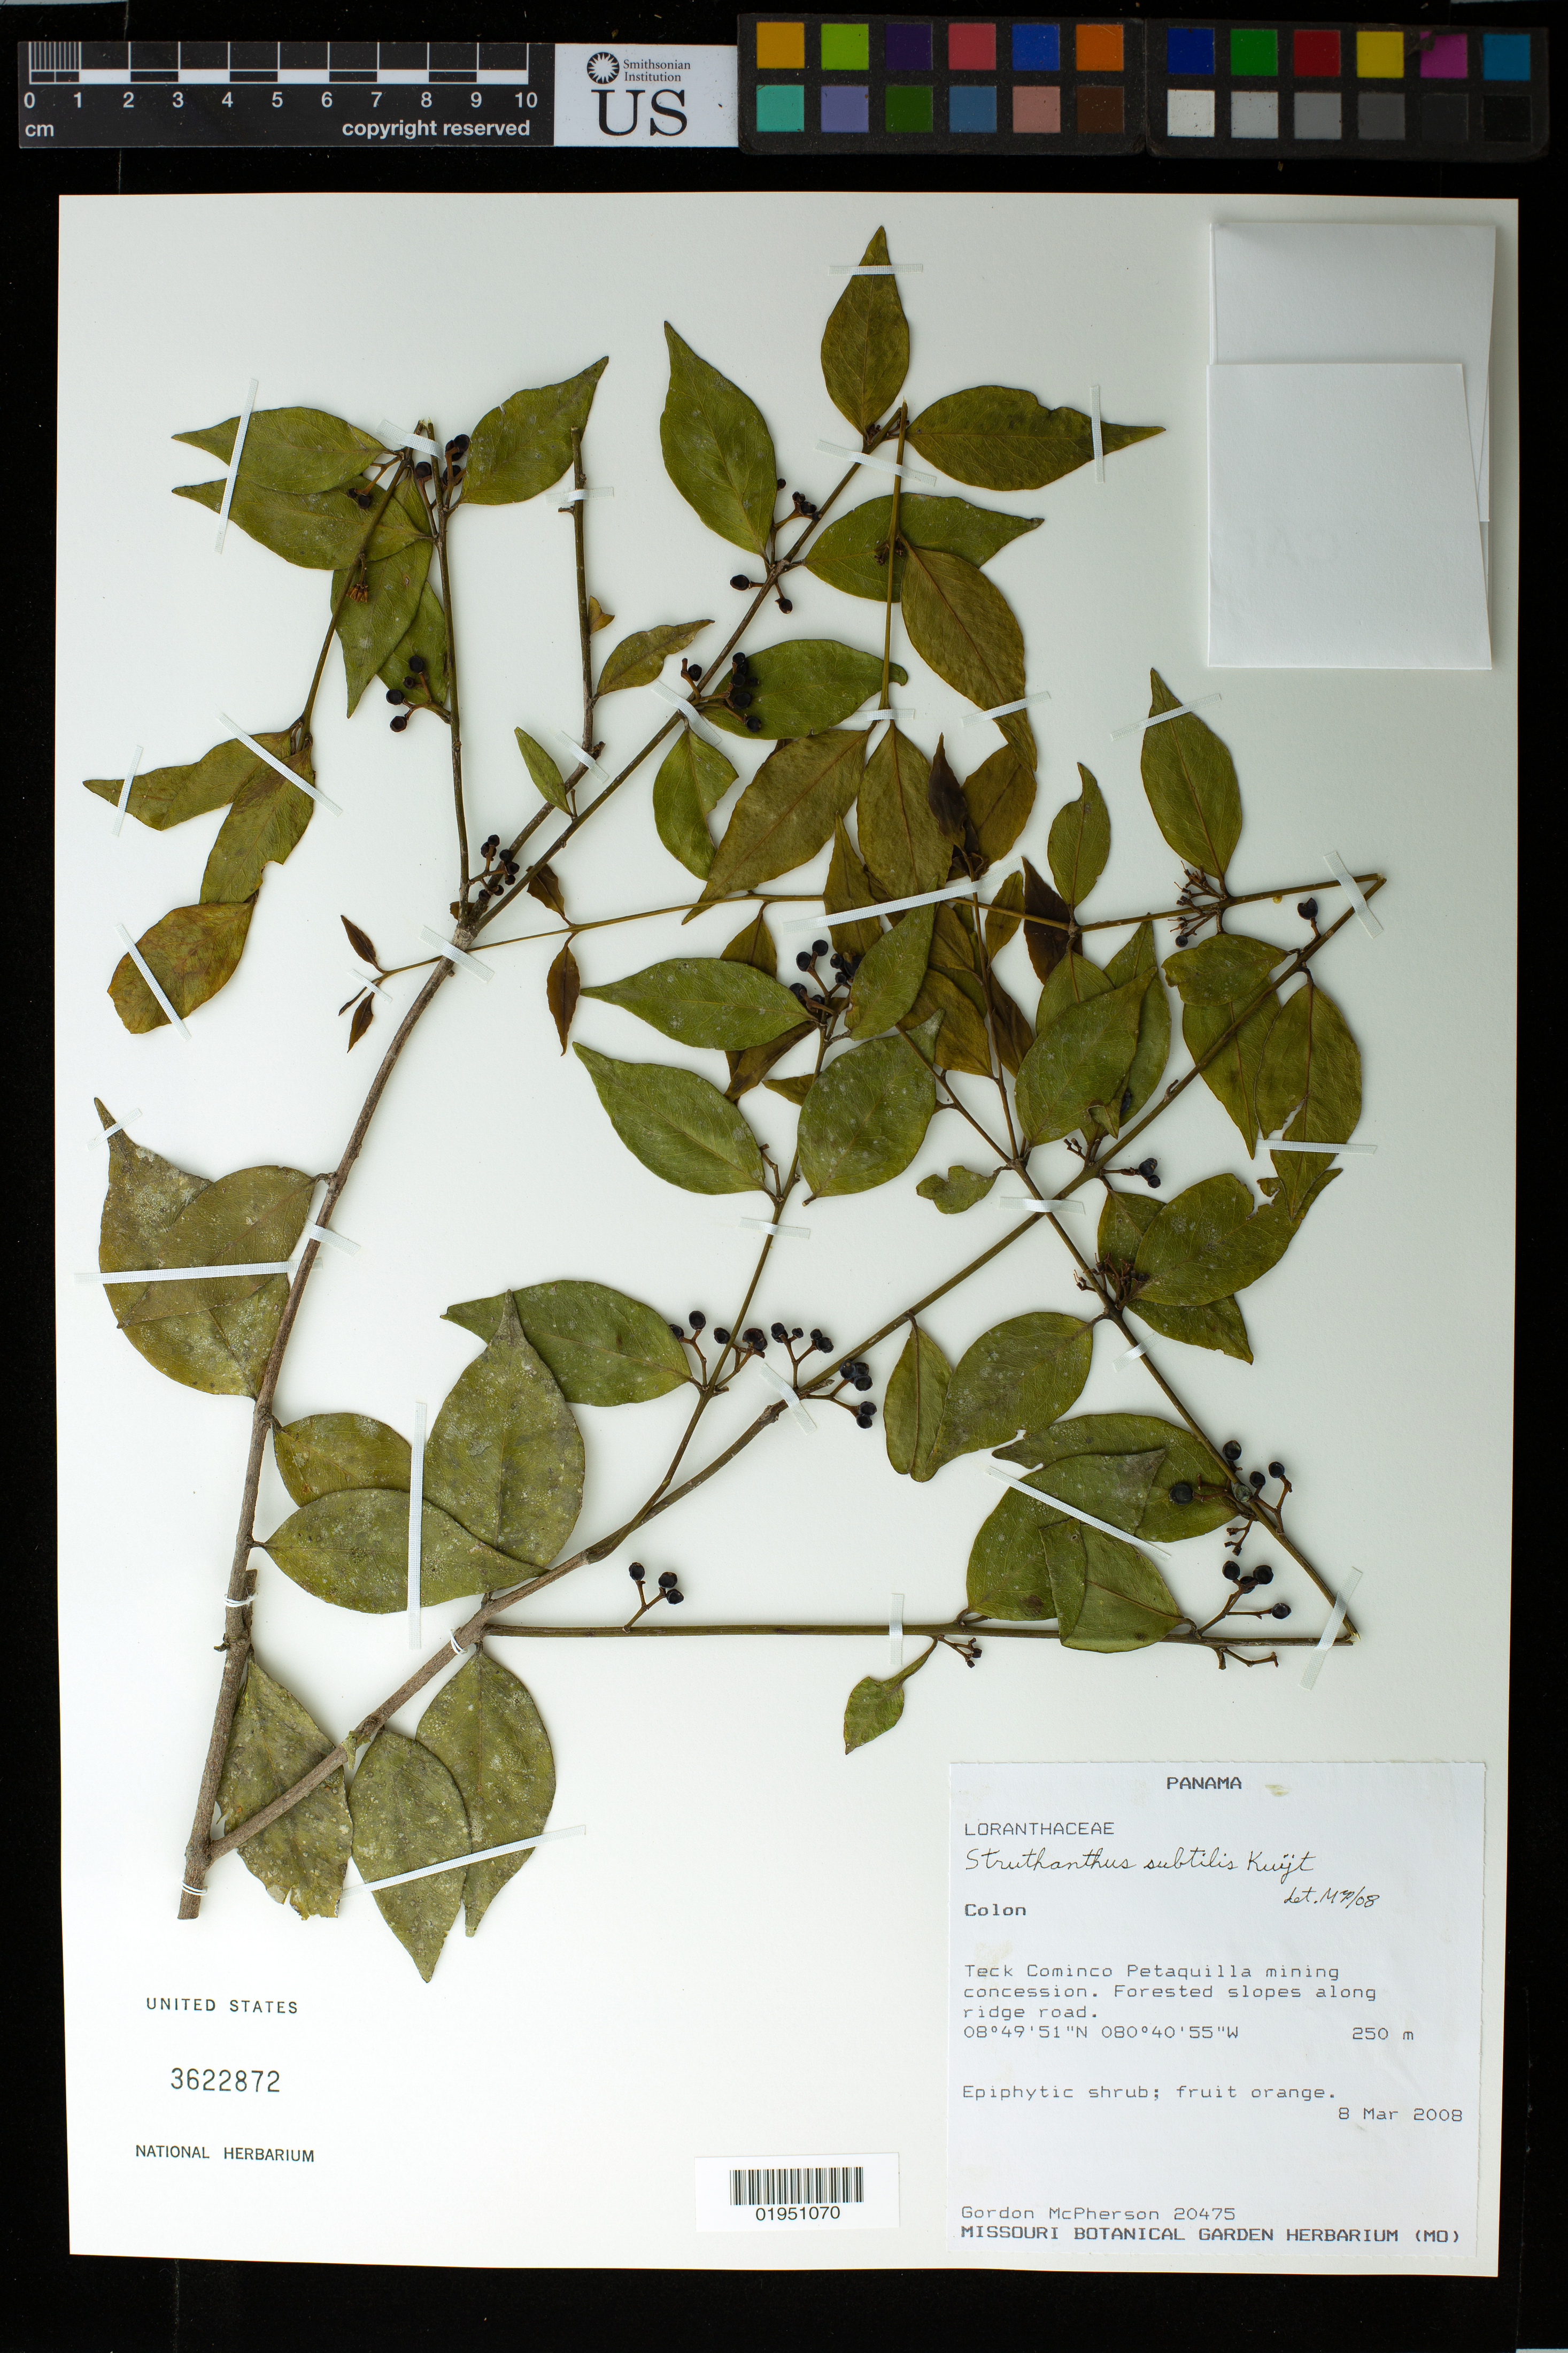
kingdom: Plantae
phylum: Tracheophyta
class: Magnoliopsida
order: Santalales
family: Loranthaceae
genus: Struthanthus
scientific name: Struthanthus subtilis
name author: Kuijt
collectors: G. D. McPherson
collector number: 20475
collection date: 2008-03-08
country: Panama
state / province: Colón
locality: Teck Cominco Petaquilla mining concession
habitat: Forested slopes along ridge road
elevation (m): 250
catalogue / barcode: US 3622872